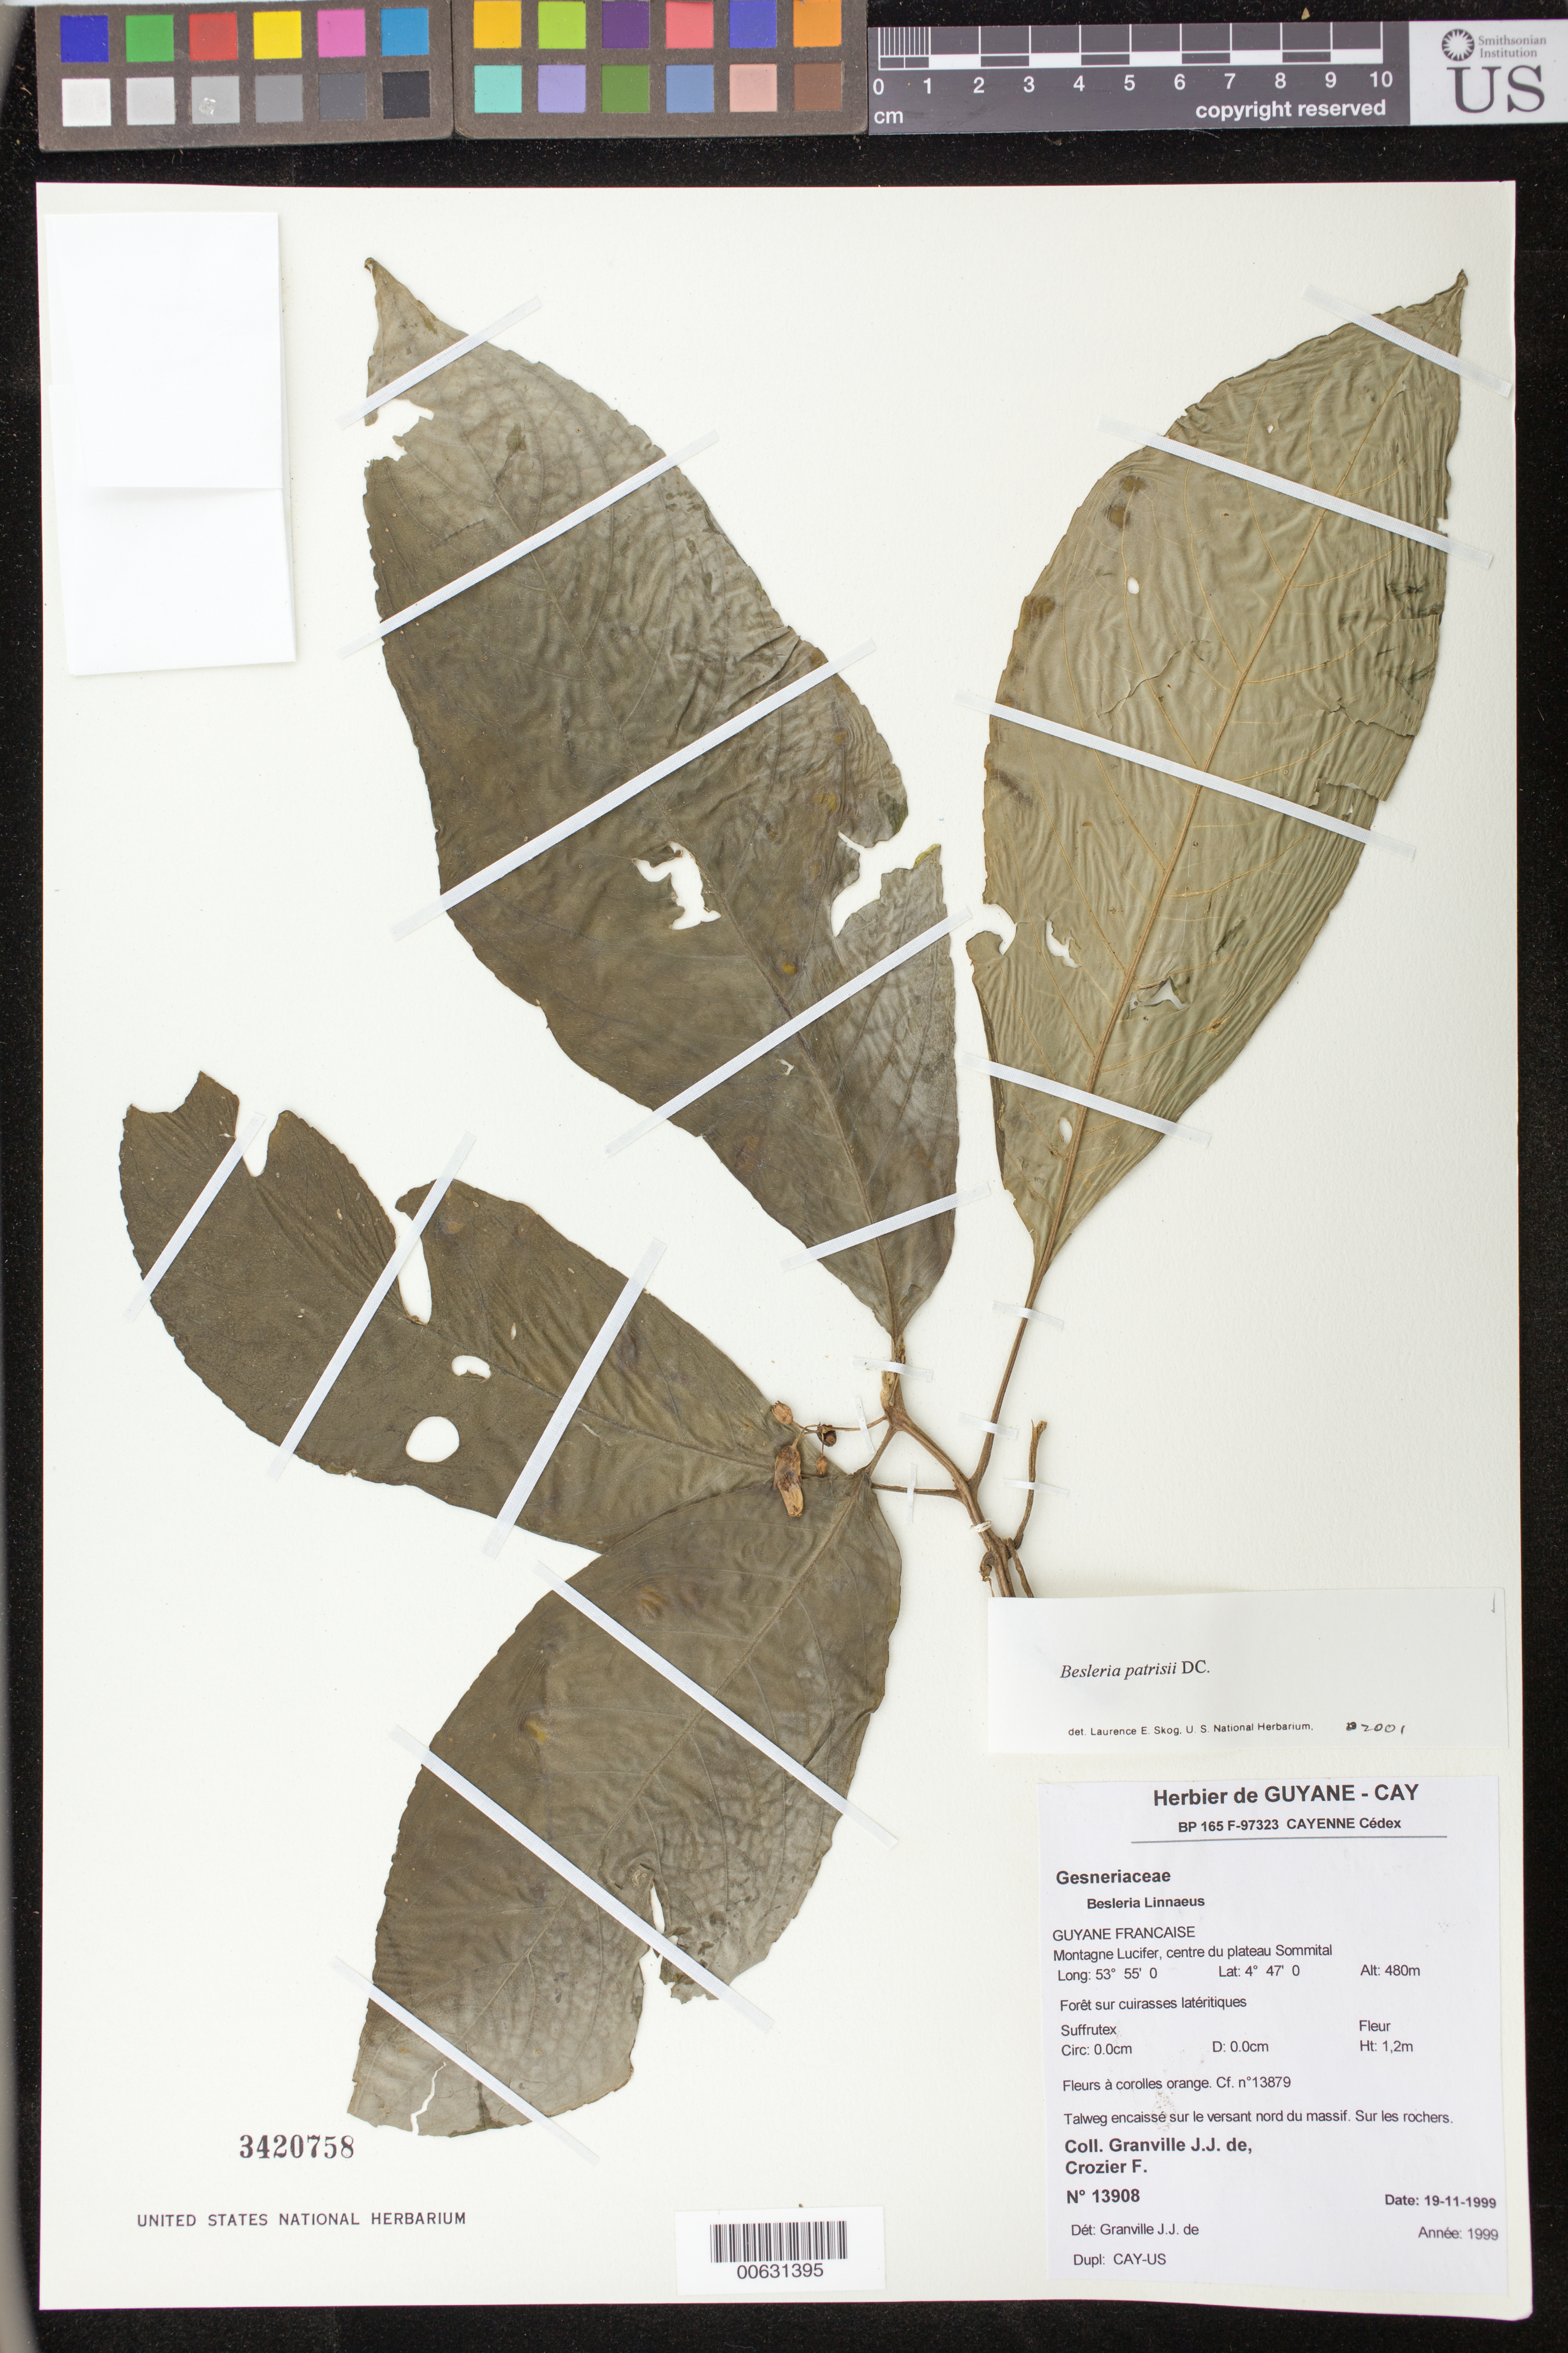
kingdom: Plantae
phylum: Tracheophyta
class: Magnoliopsida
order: Lamiales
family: Gesneriaceae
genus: Besleria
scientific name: Besleria patrisii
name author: DC.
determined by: Skog, Laurence E.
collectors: J.-J. de Granville & F. Crozier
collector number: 13908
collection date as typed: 19 Nov 1999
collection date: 1999-11-19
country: French Guiana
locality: Montagne Lucifer, centre du plateau Sommital; Talweg encaissé sur le versant nord du massif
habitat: Forêt sur cuirasses latéritiques; sur les rochers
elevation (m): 480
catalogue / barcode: US 3420758